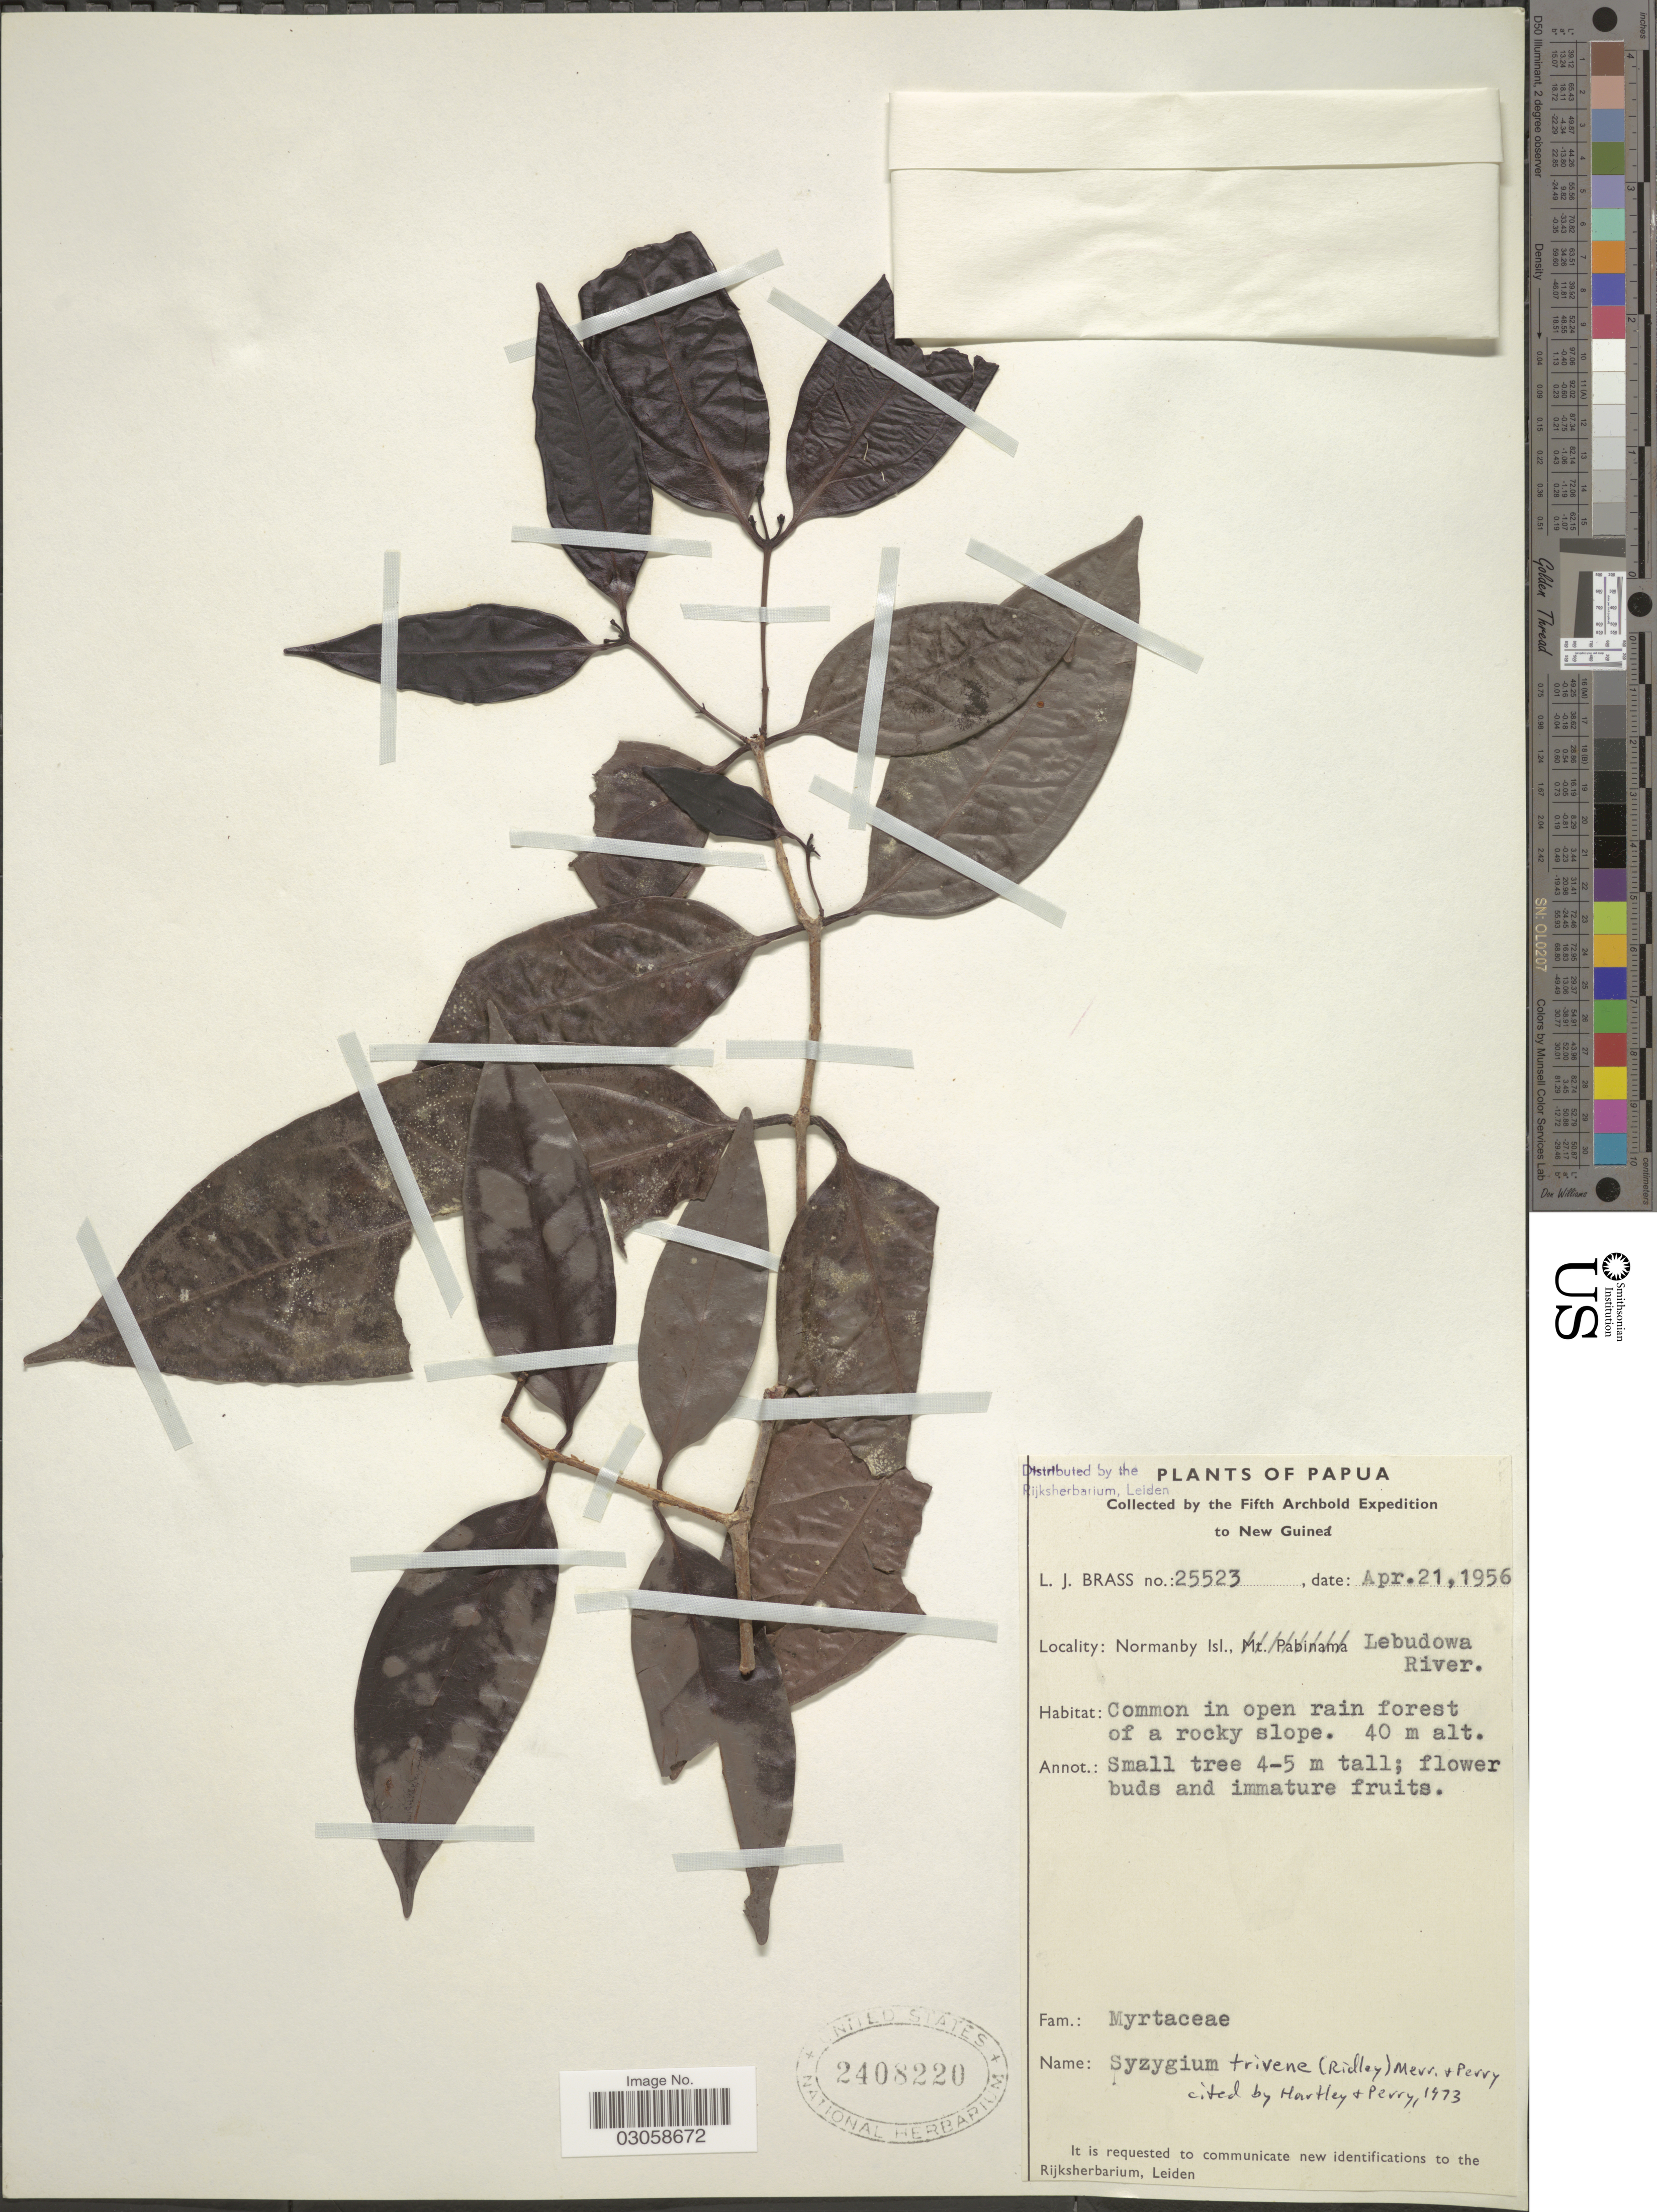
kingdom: Plantae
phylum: Tracheophyta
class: Magnoliopsida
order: Myrtales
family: Myrtaceae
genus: Syzygium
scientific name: Syzygium trivene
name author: (Ridl.) Merr. & L.M. Perry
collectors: L. J. Brass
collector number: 25523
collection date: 1956-04-21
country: Papua New Guinea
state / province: Milne Bay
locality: Papua, New Guinea. Normanby Isl., Lebudowa River. Common in open rain forest of a rocky slope.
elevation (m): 40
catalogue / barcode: US 2408220